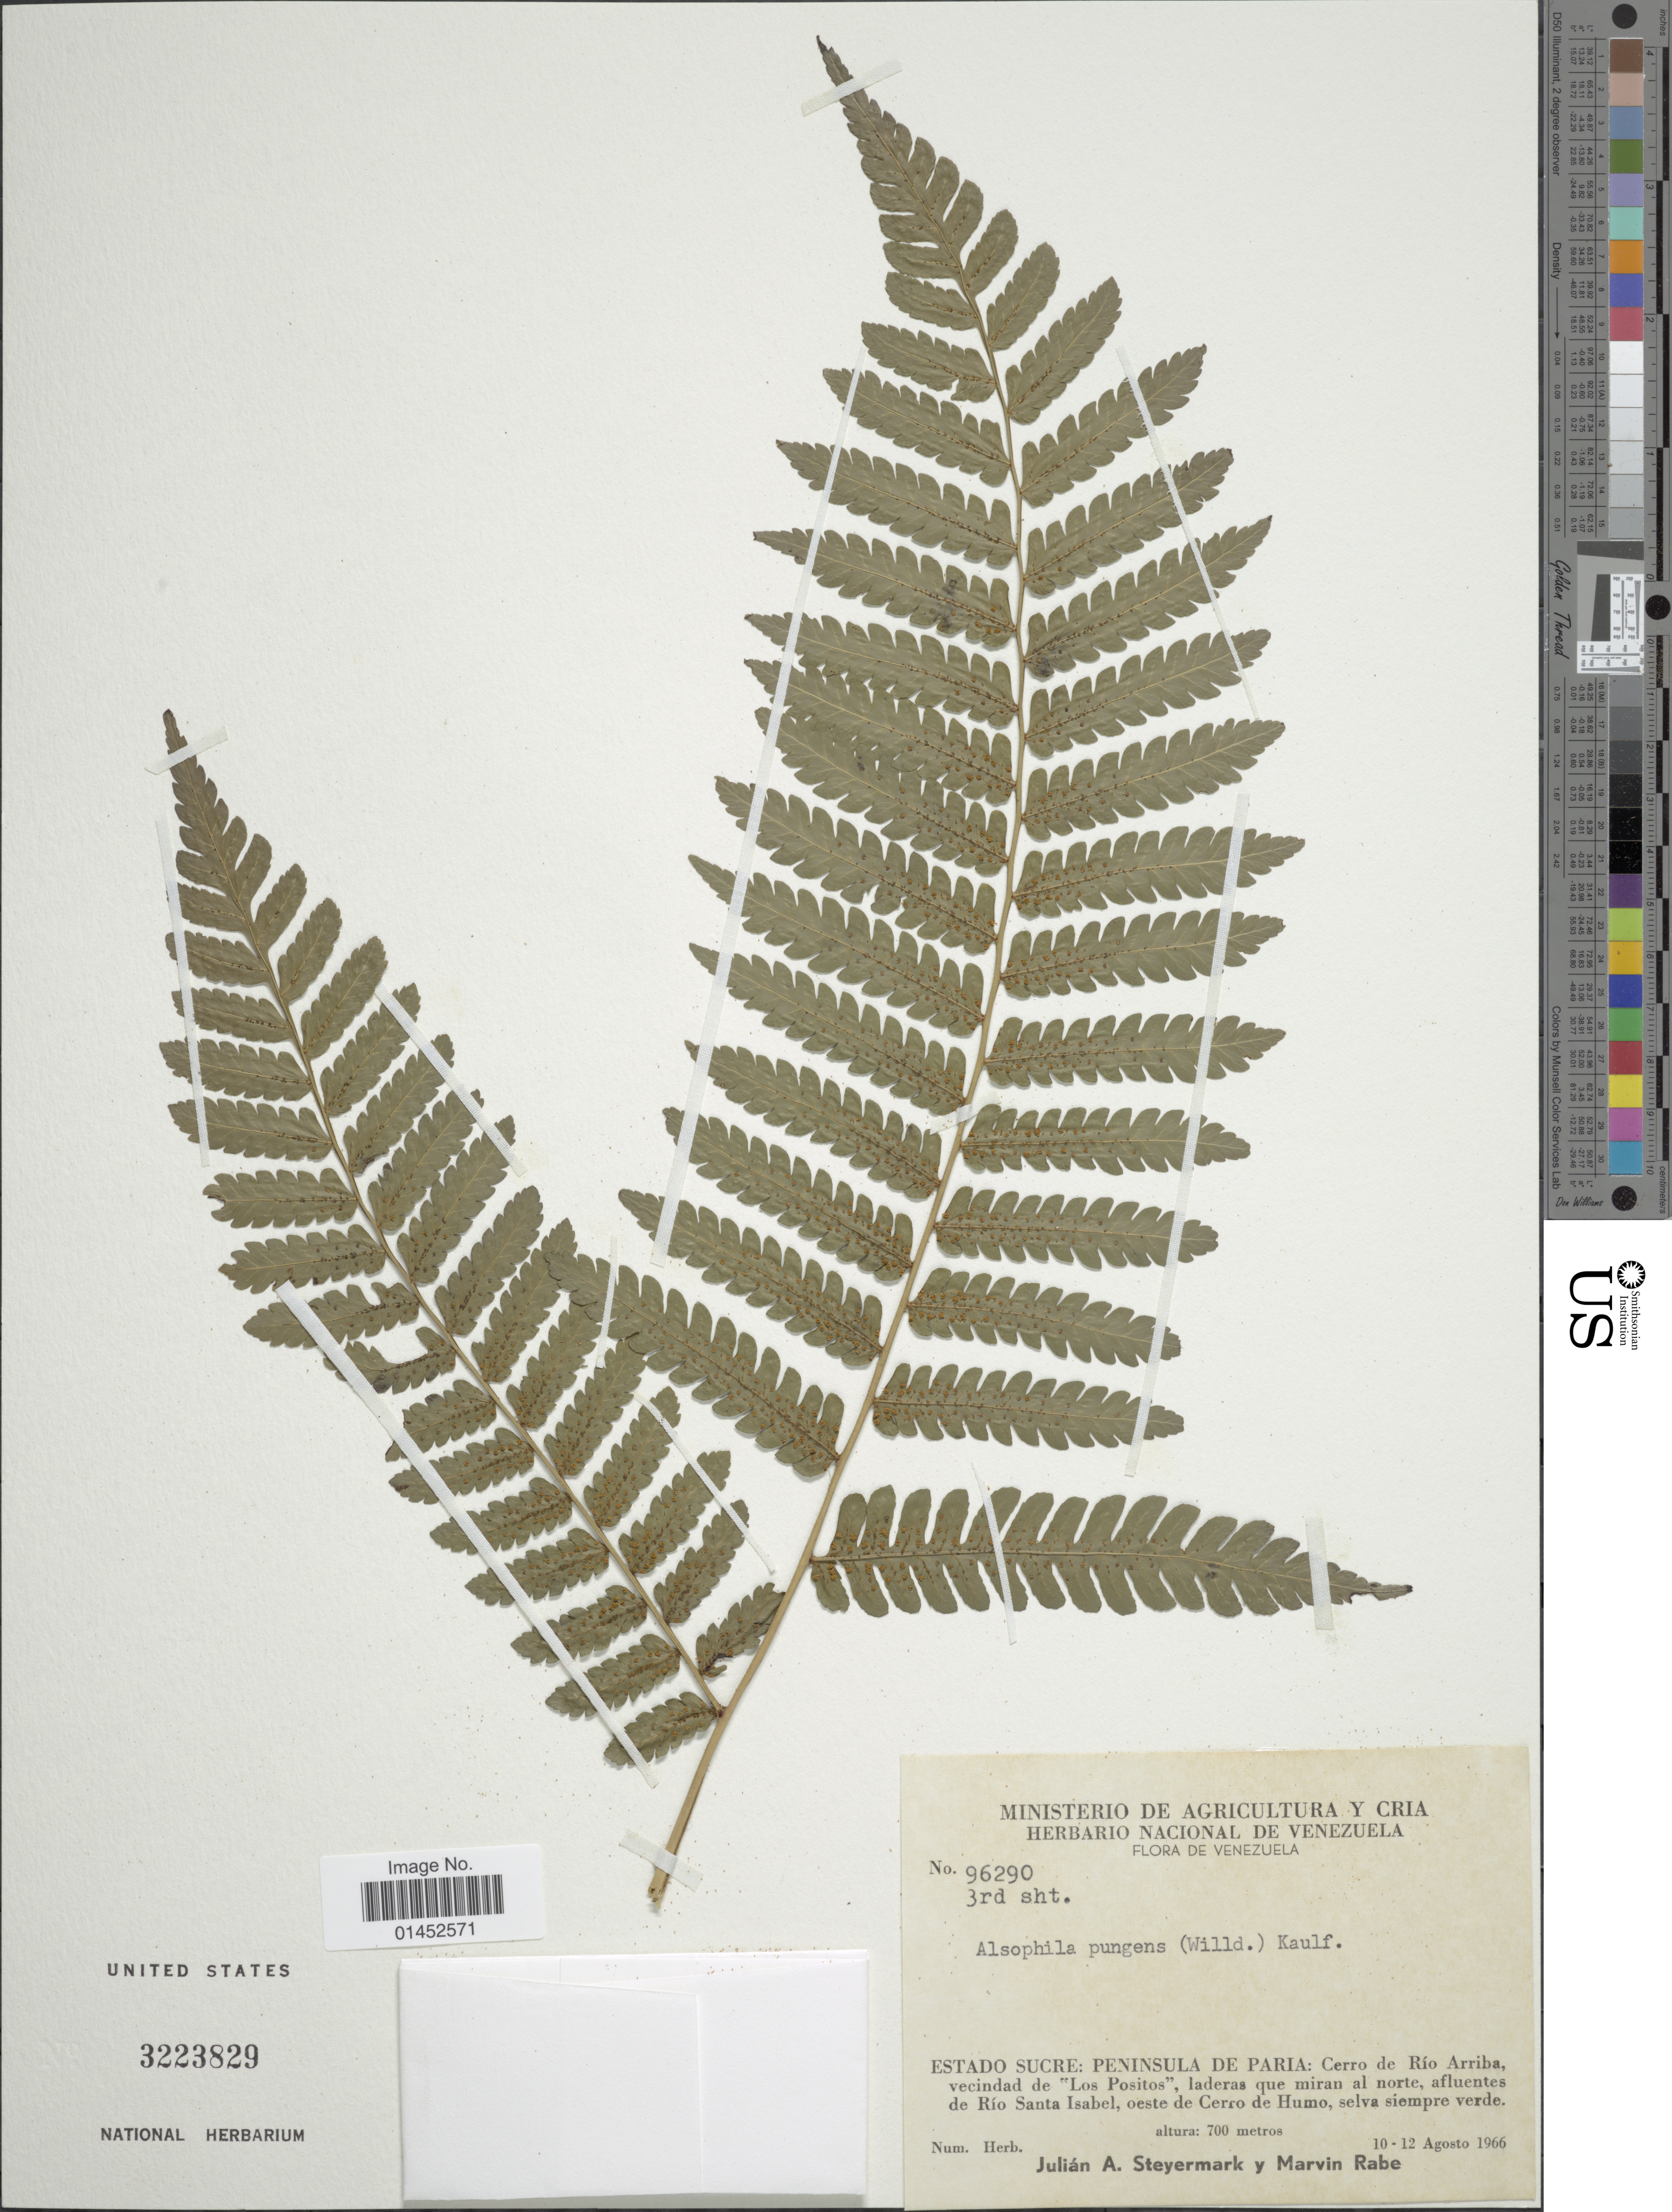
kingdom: Plantae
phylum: Tracheophyta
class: Polypodiopsida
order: Cyatheales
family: Cyatheaceae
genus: Cyathea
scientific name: Cyathea pungens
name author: (Willd.) Domin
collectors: J. Steyermark & M. Rabe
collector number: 96290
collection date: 1966-08-10/1966-08-12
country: Venezuela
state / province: Sucre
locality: Estado Sucre: Peninsula de Paria: Cerro de Río Arriba, vecindad de 'Los Positos', laderas que miran al norte, afluentes de Río Santa Isabel, oeste de Cerro de Humo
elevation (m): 700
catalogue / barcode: US 3223829